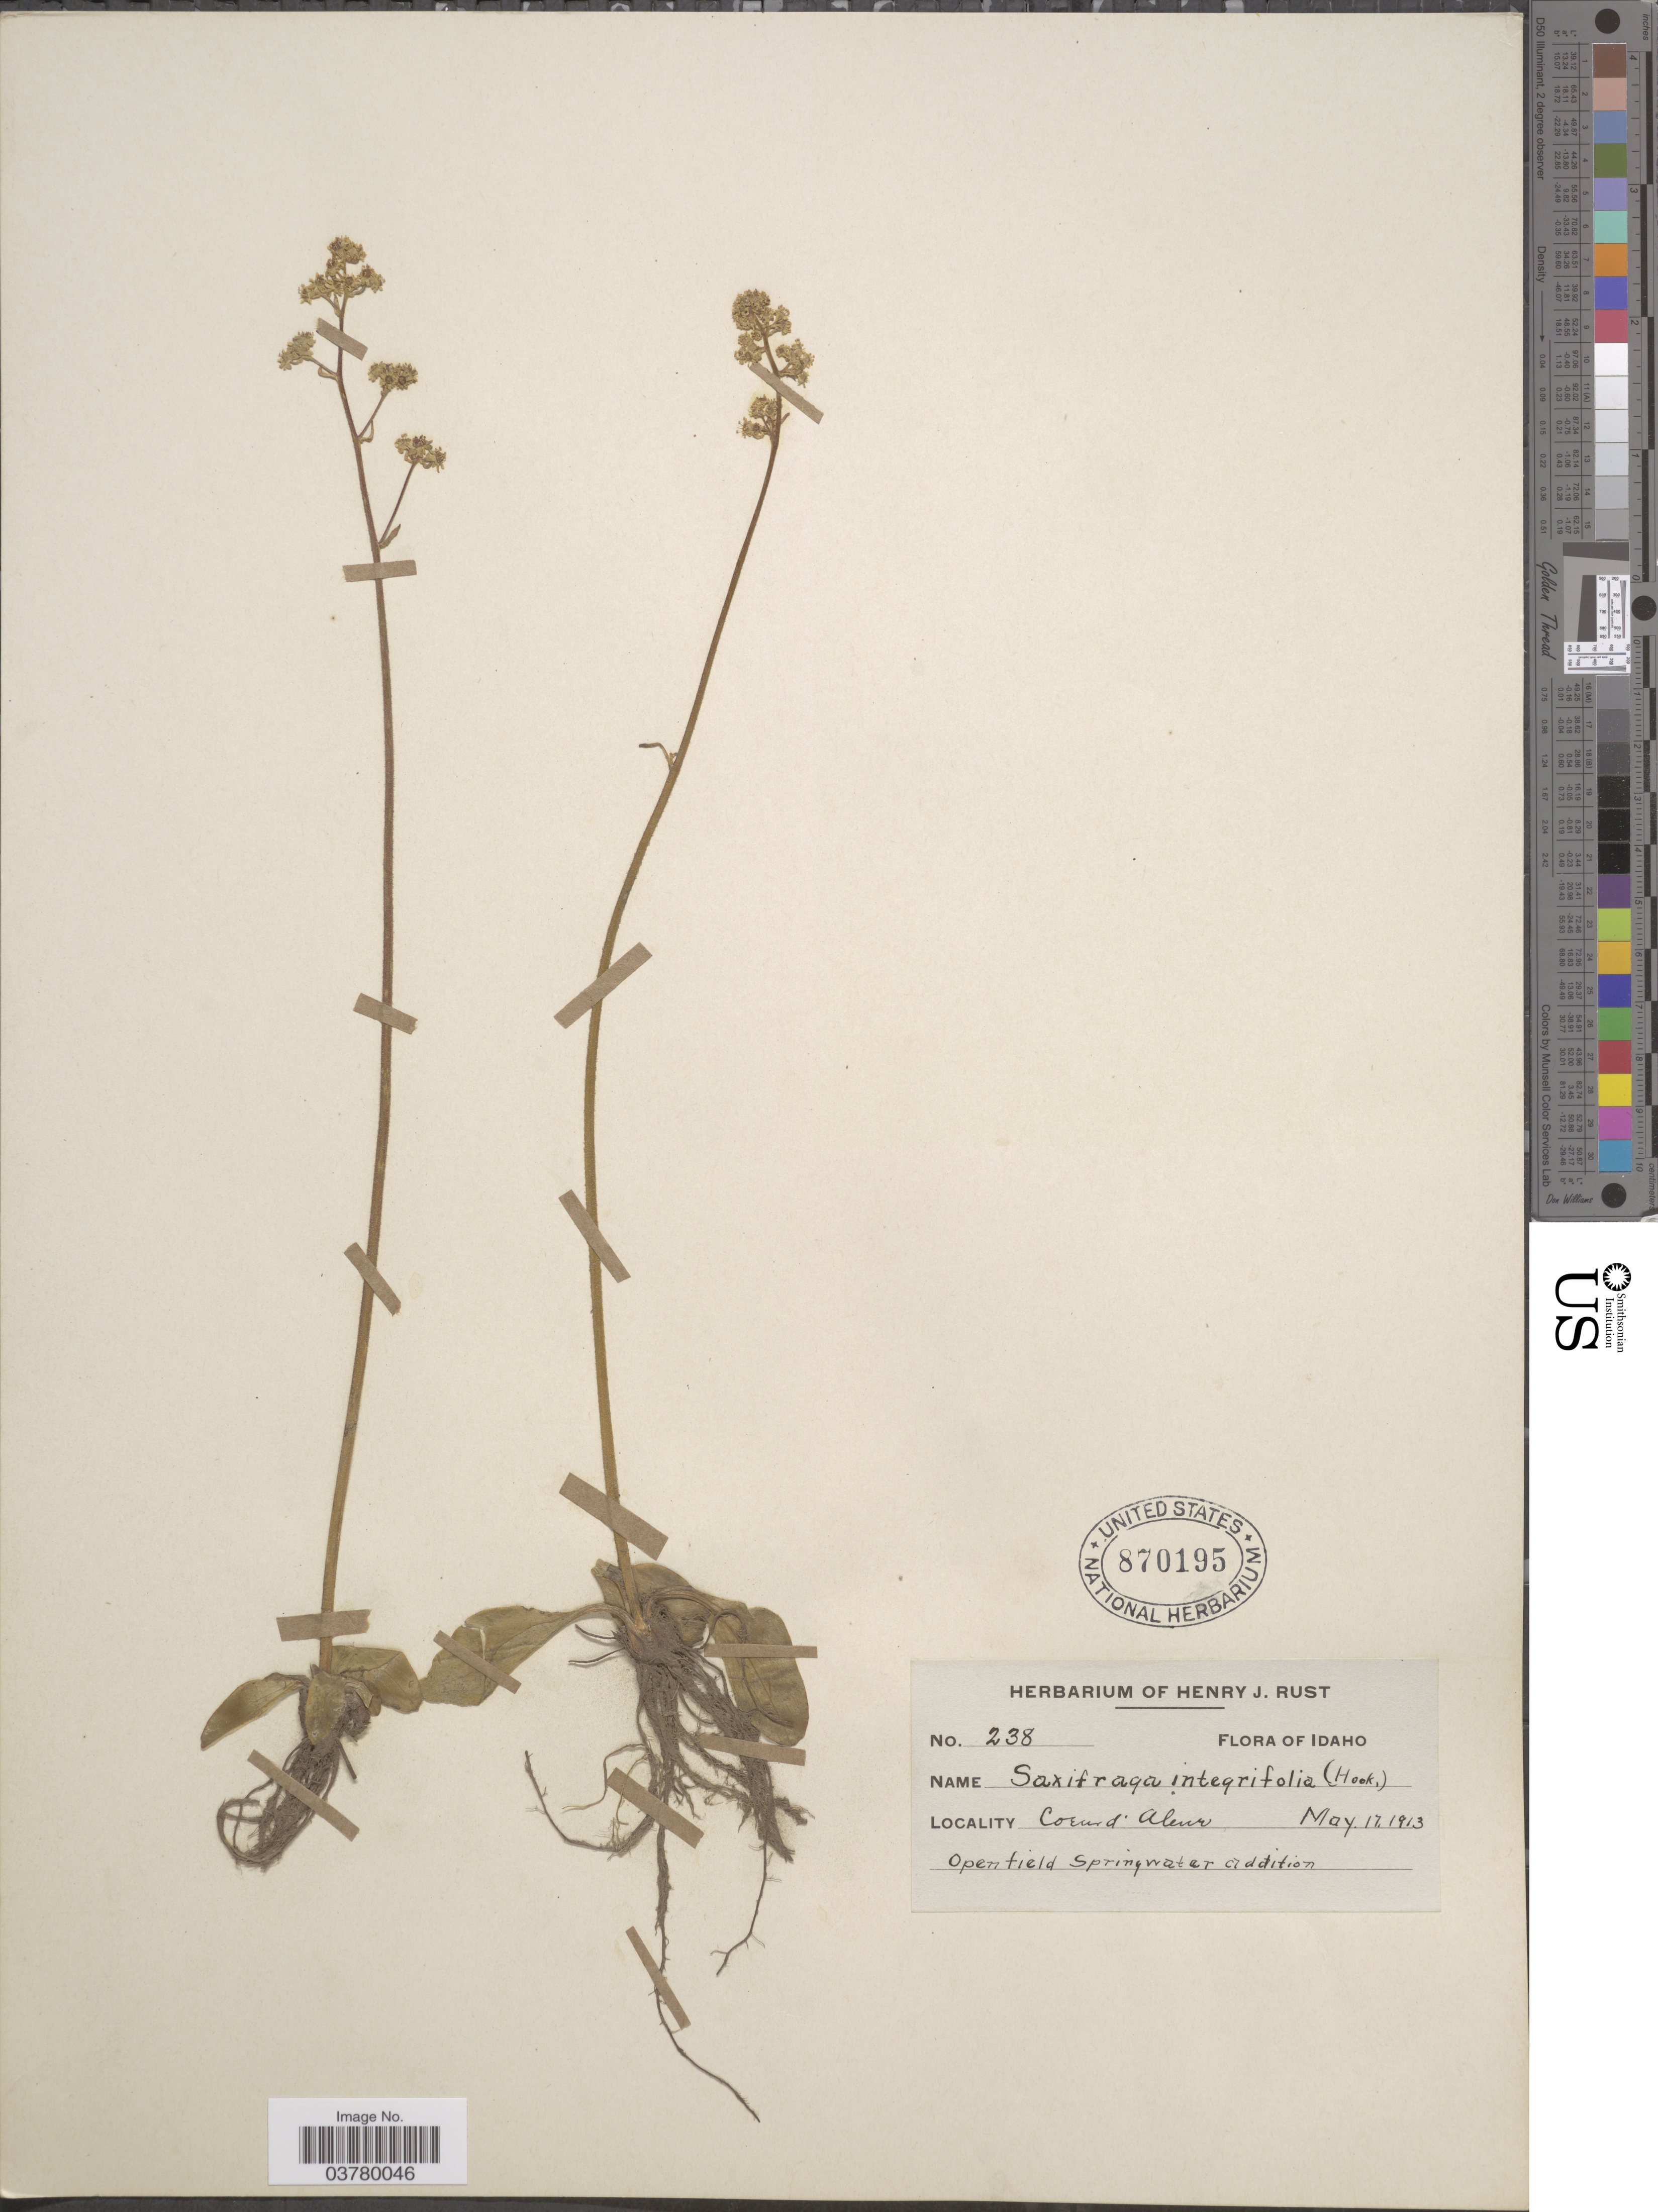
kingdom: Plantae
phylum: Tracheophyta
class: Magnoliopsida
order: Saxifragales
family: Saxifragaceae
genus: Micranthes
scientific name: Micranthes integrifolia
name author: (Hook.) Small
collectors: ex herb. Henry J. Rust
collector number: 238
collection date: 1913-05-17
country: United States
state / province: Idaho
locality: Coeur d'Alene. Open field Springwater addition.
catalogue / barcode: US 870195